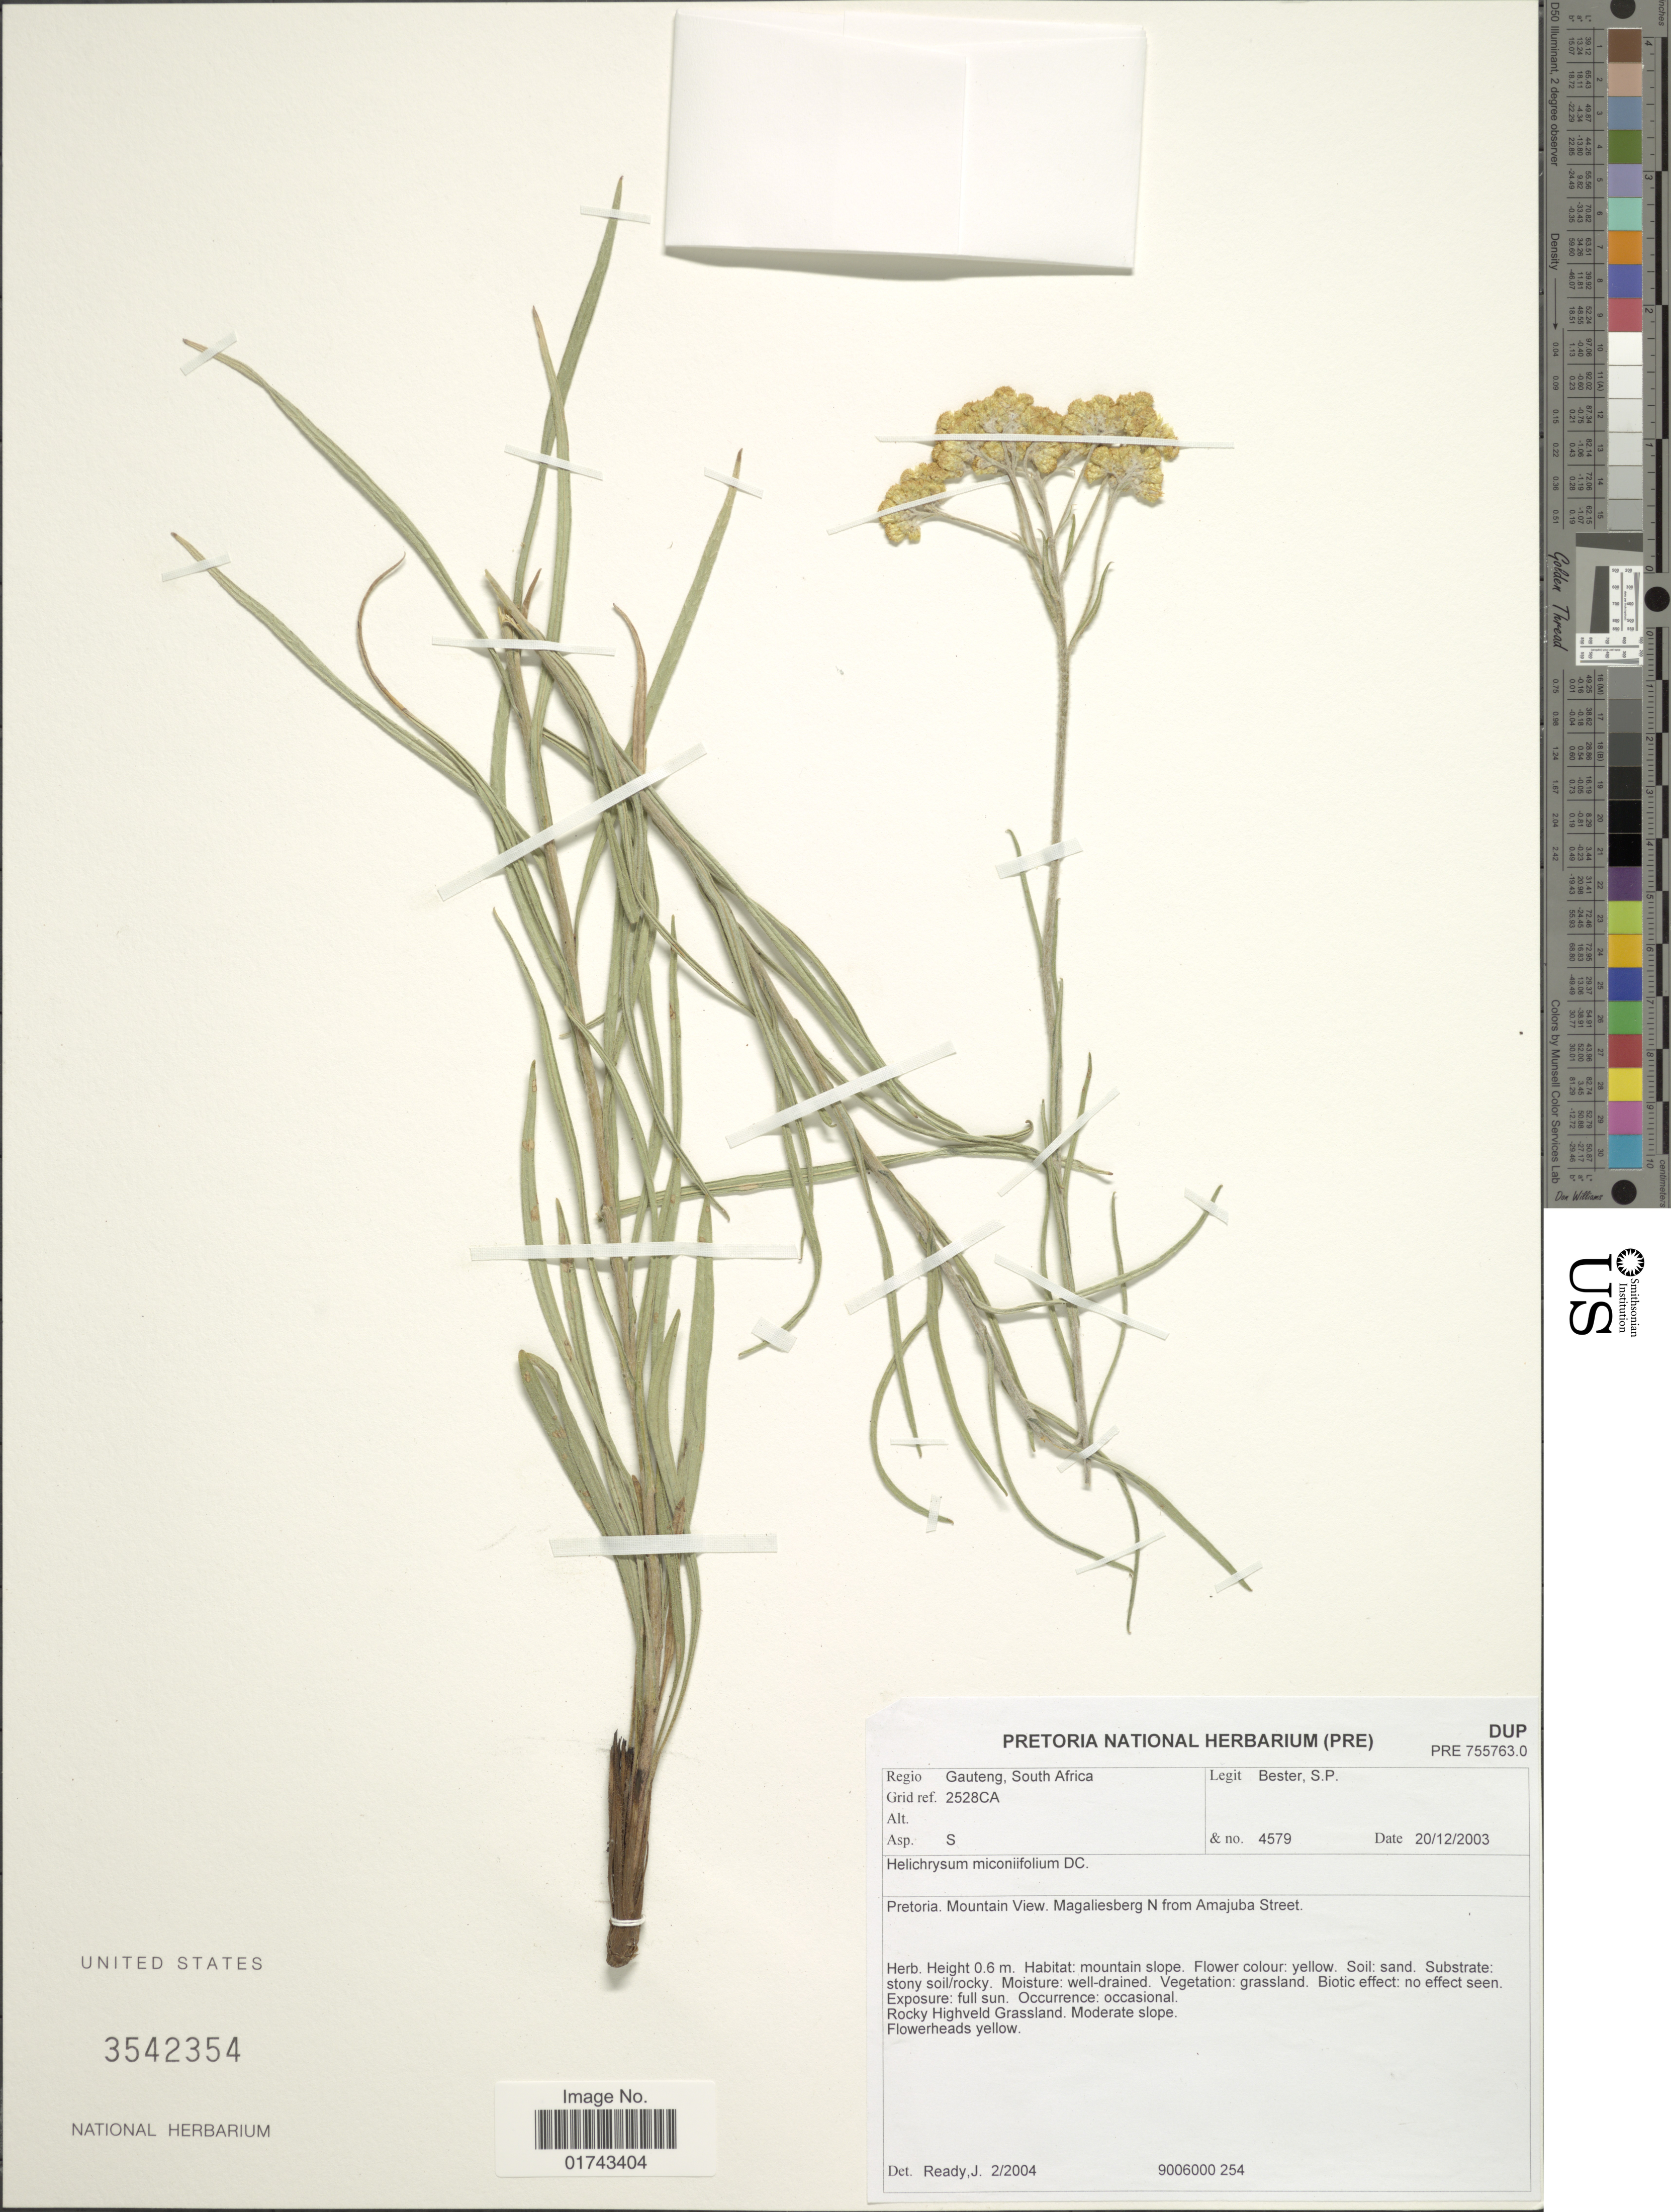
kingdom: Plantae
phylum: Tracheophyta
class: Magnoliopsida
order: Asterales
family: Asteraceae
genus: Helichrysum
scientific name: Helichrysum miconiifolium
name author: DC.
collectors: S. Bester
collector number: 4579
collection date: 2003-12-20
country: South Africa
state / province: Gauteng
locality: Regio Gauteng, South Africa, Grid ref. 2528CA, Pretoria, Mountain View, Magaliesberg N from Amajuba Street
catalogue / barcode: US 3542354